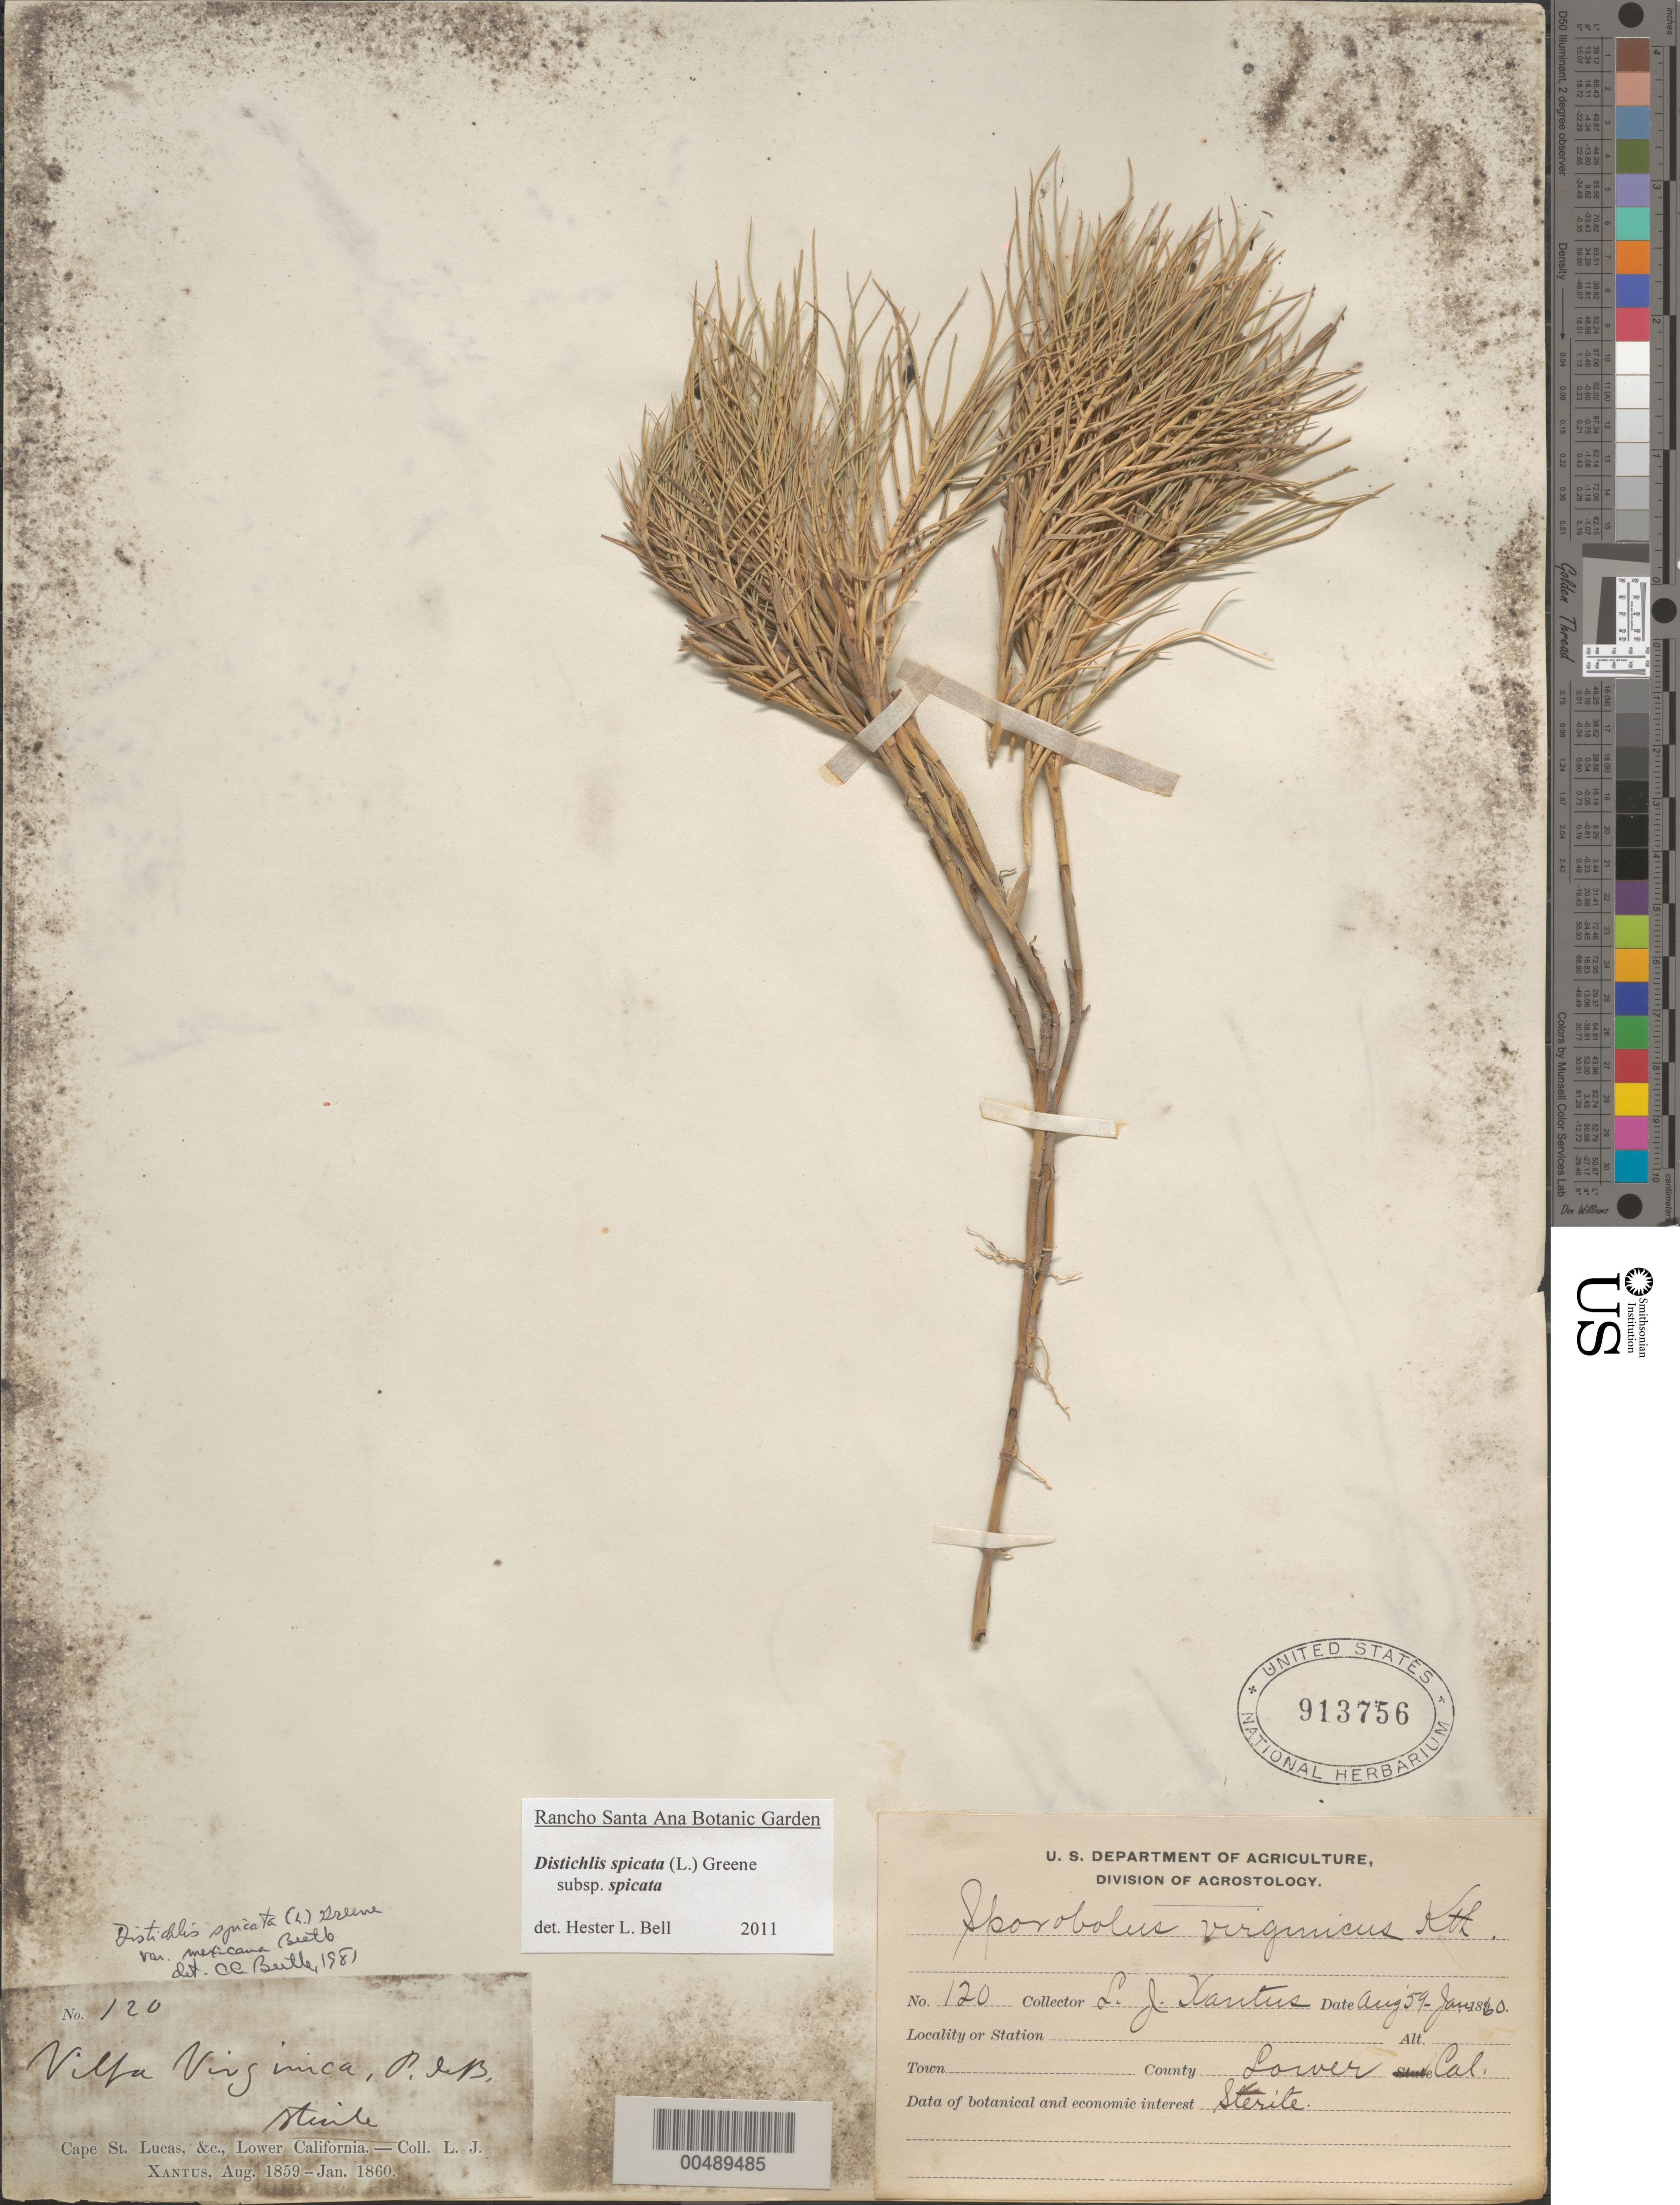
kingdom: Plantae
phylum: Tracheophyta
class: Liliopsida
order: Poales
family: Poaceae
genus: Distichlis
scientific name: Distichlis spicata var. mexicana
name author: Beetle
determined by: Beetle, Alan A.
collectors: L. J. Xantus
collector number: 120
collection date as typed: Aug 1856 to Jan 1869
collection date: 1856-08/1869-01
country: Mexico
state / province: Baja California Sur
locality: Cape St. Lucas, Villa Virgimca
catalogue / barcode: US 913756